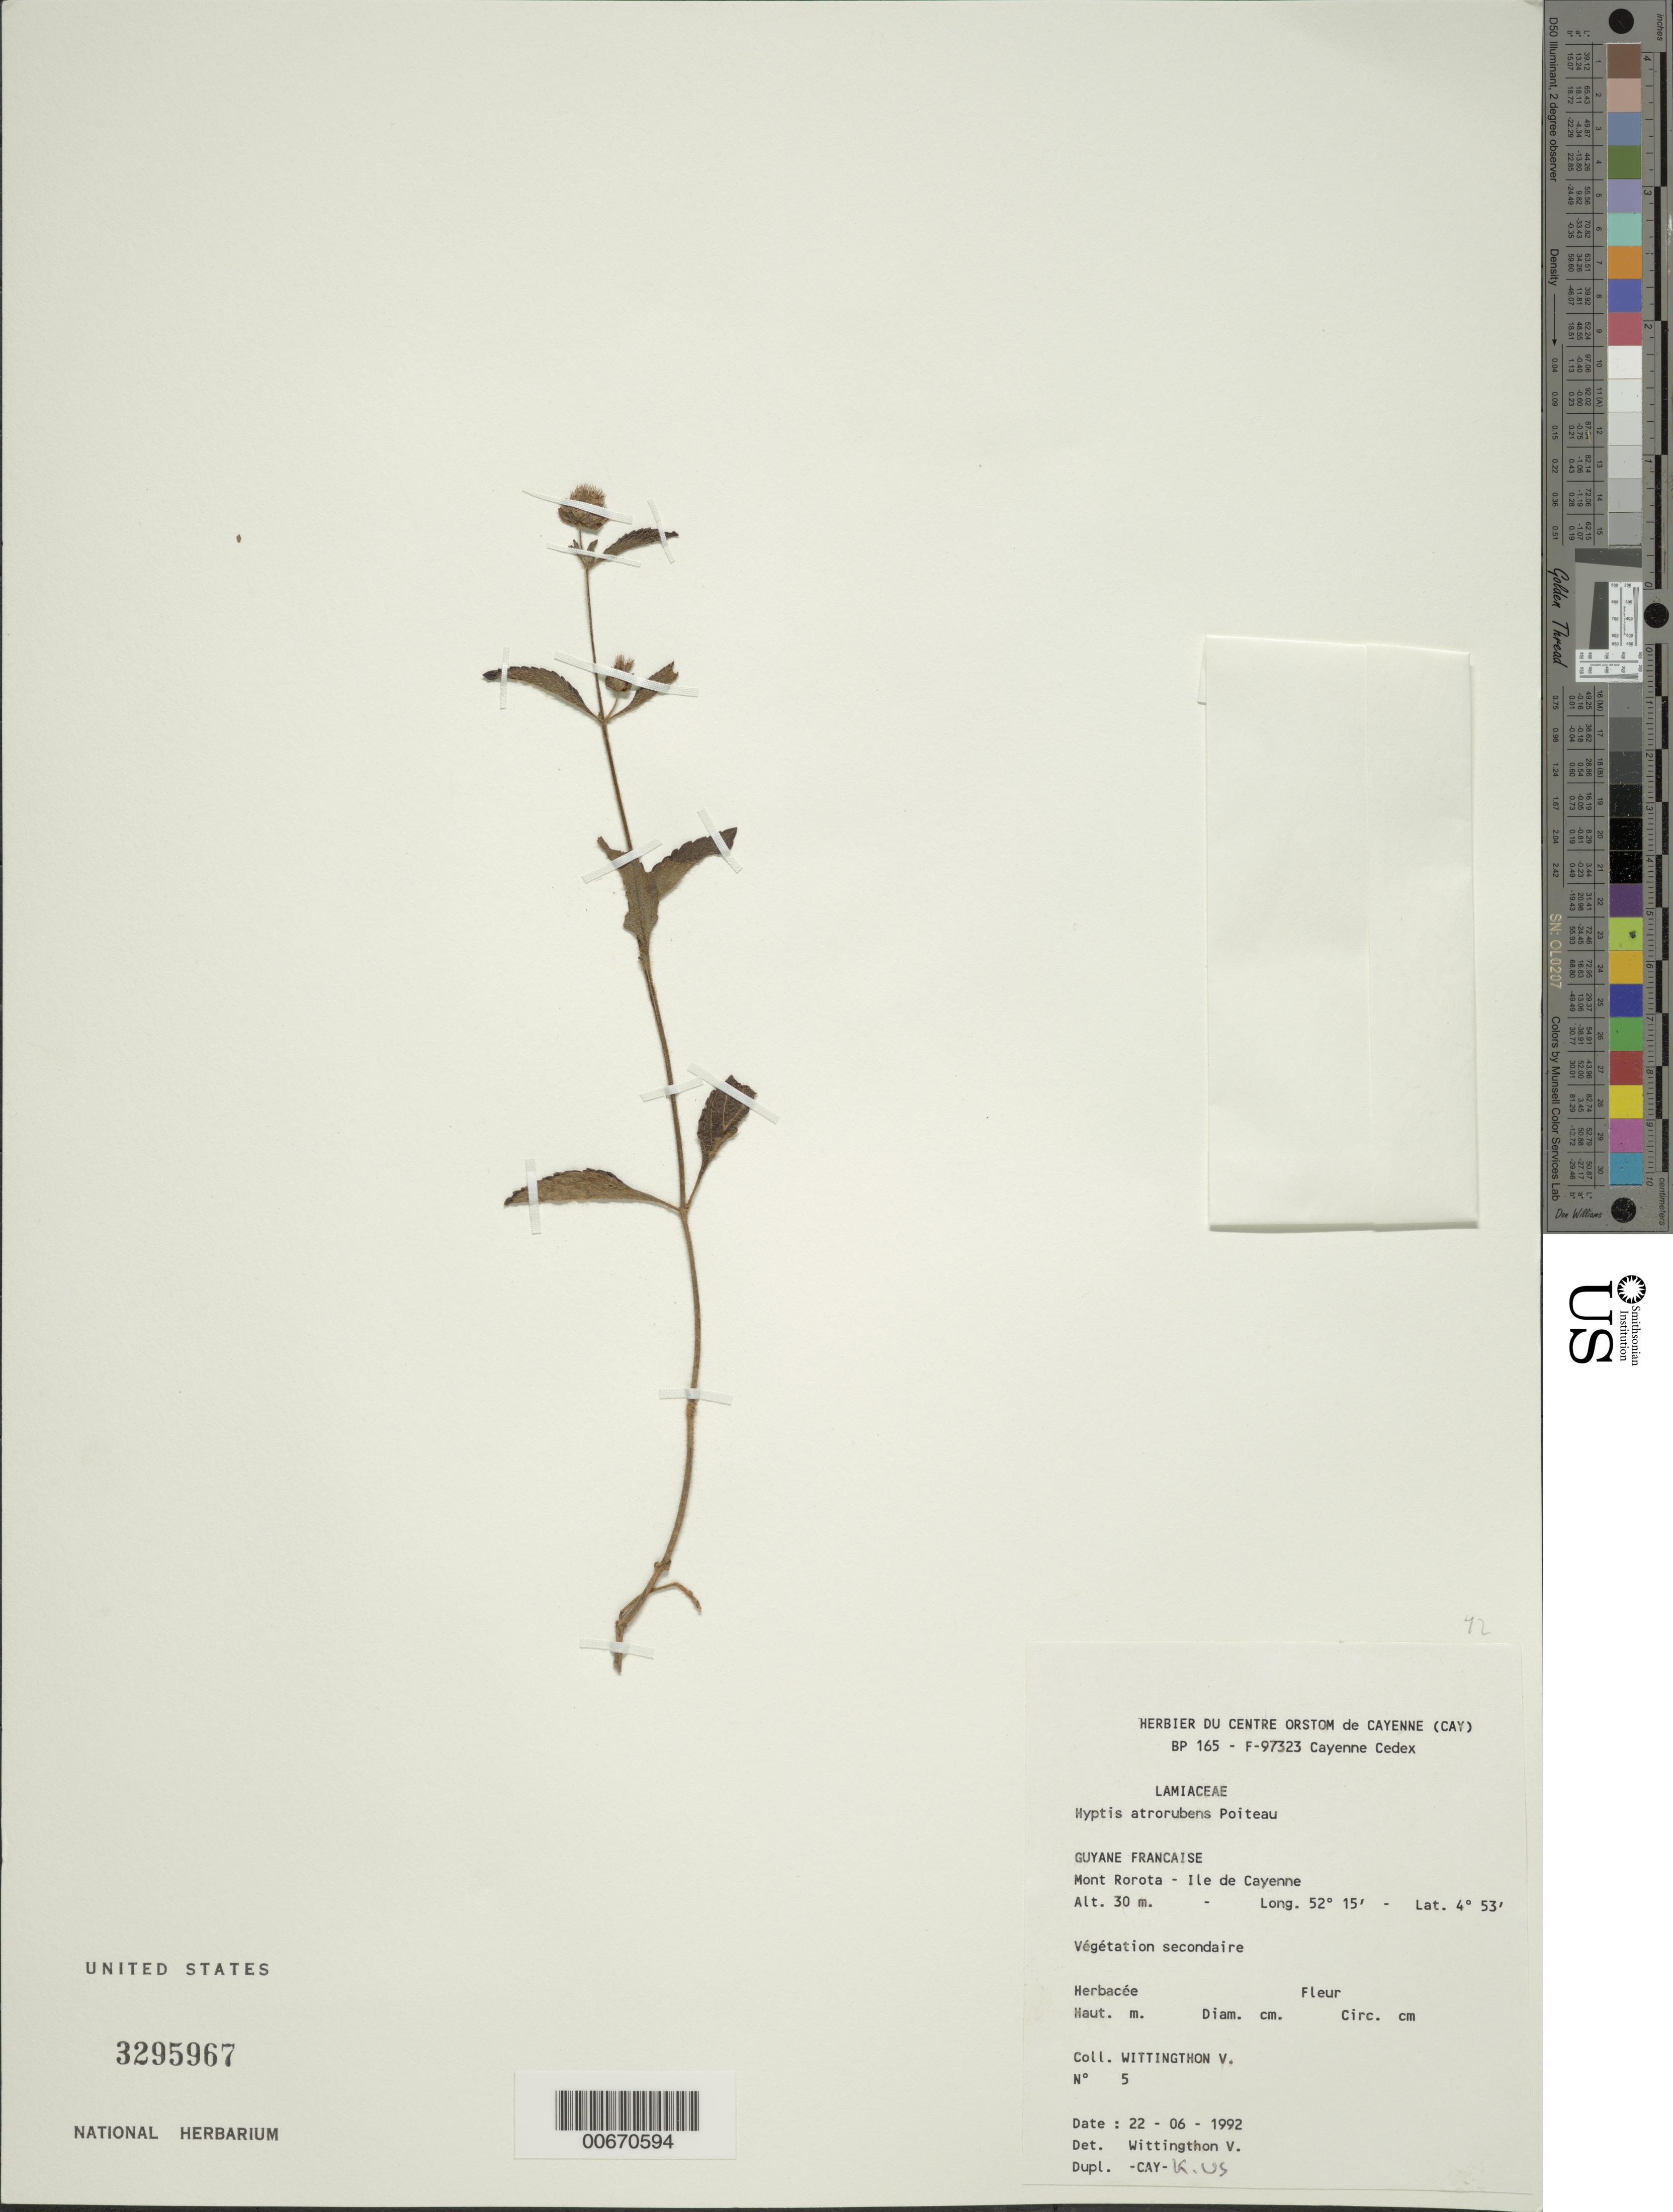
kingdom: Plantae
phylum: Tracheophyta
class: Magnoliopsida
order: Lamiales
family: Lamiaceae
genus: Hyptis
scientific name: Hyptis atrorubens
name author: Poit.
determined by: Wittingthon, V.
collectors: V. Wittingthon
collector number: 5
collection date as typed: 22-Jun-92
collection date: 1992-06-22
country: French Guiana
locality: Mt. Rorota, Ile de Cayenne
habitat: Secondary vegetation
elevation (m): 30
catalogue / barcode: US 3295967